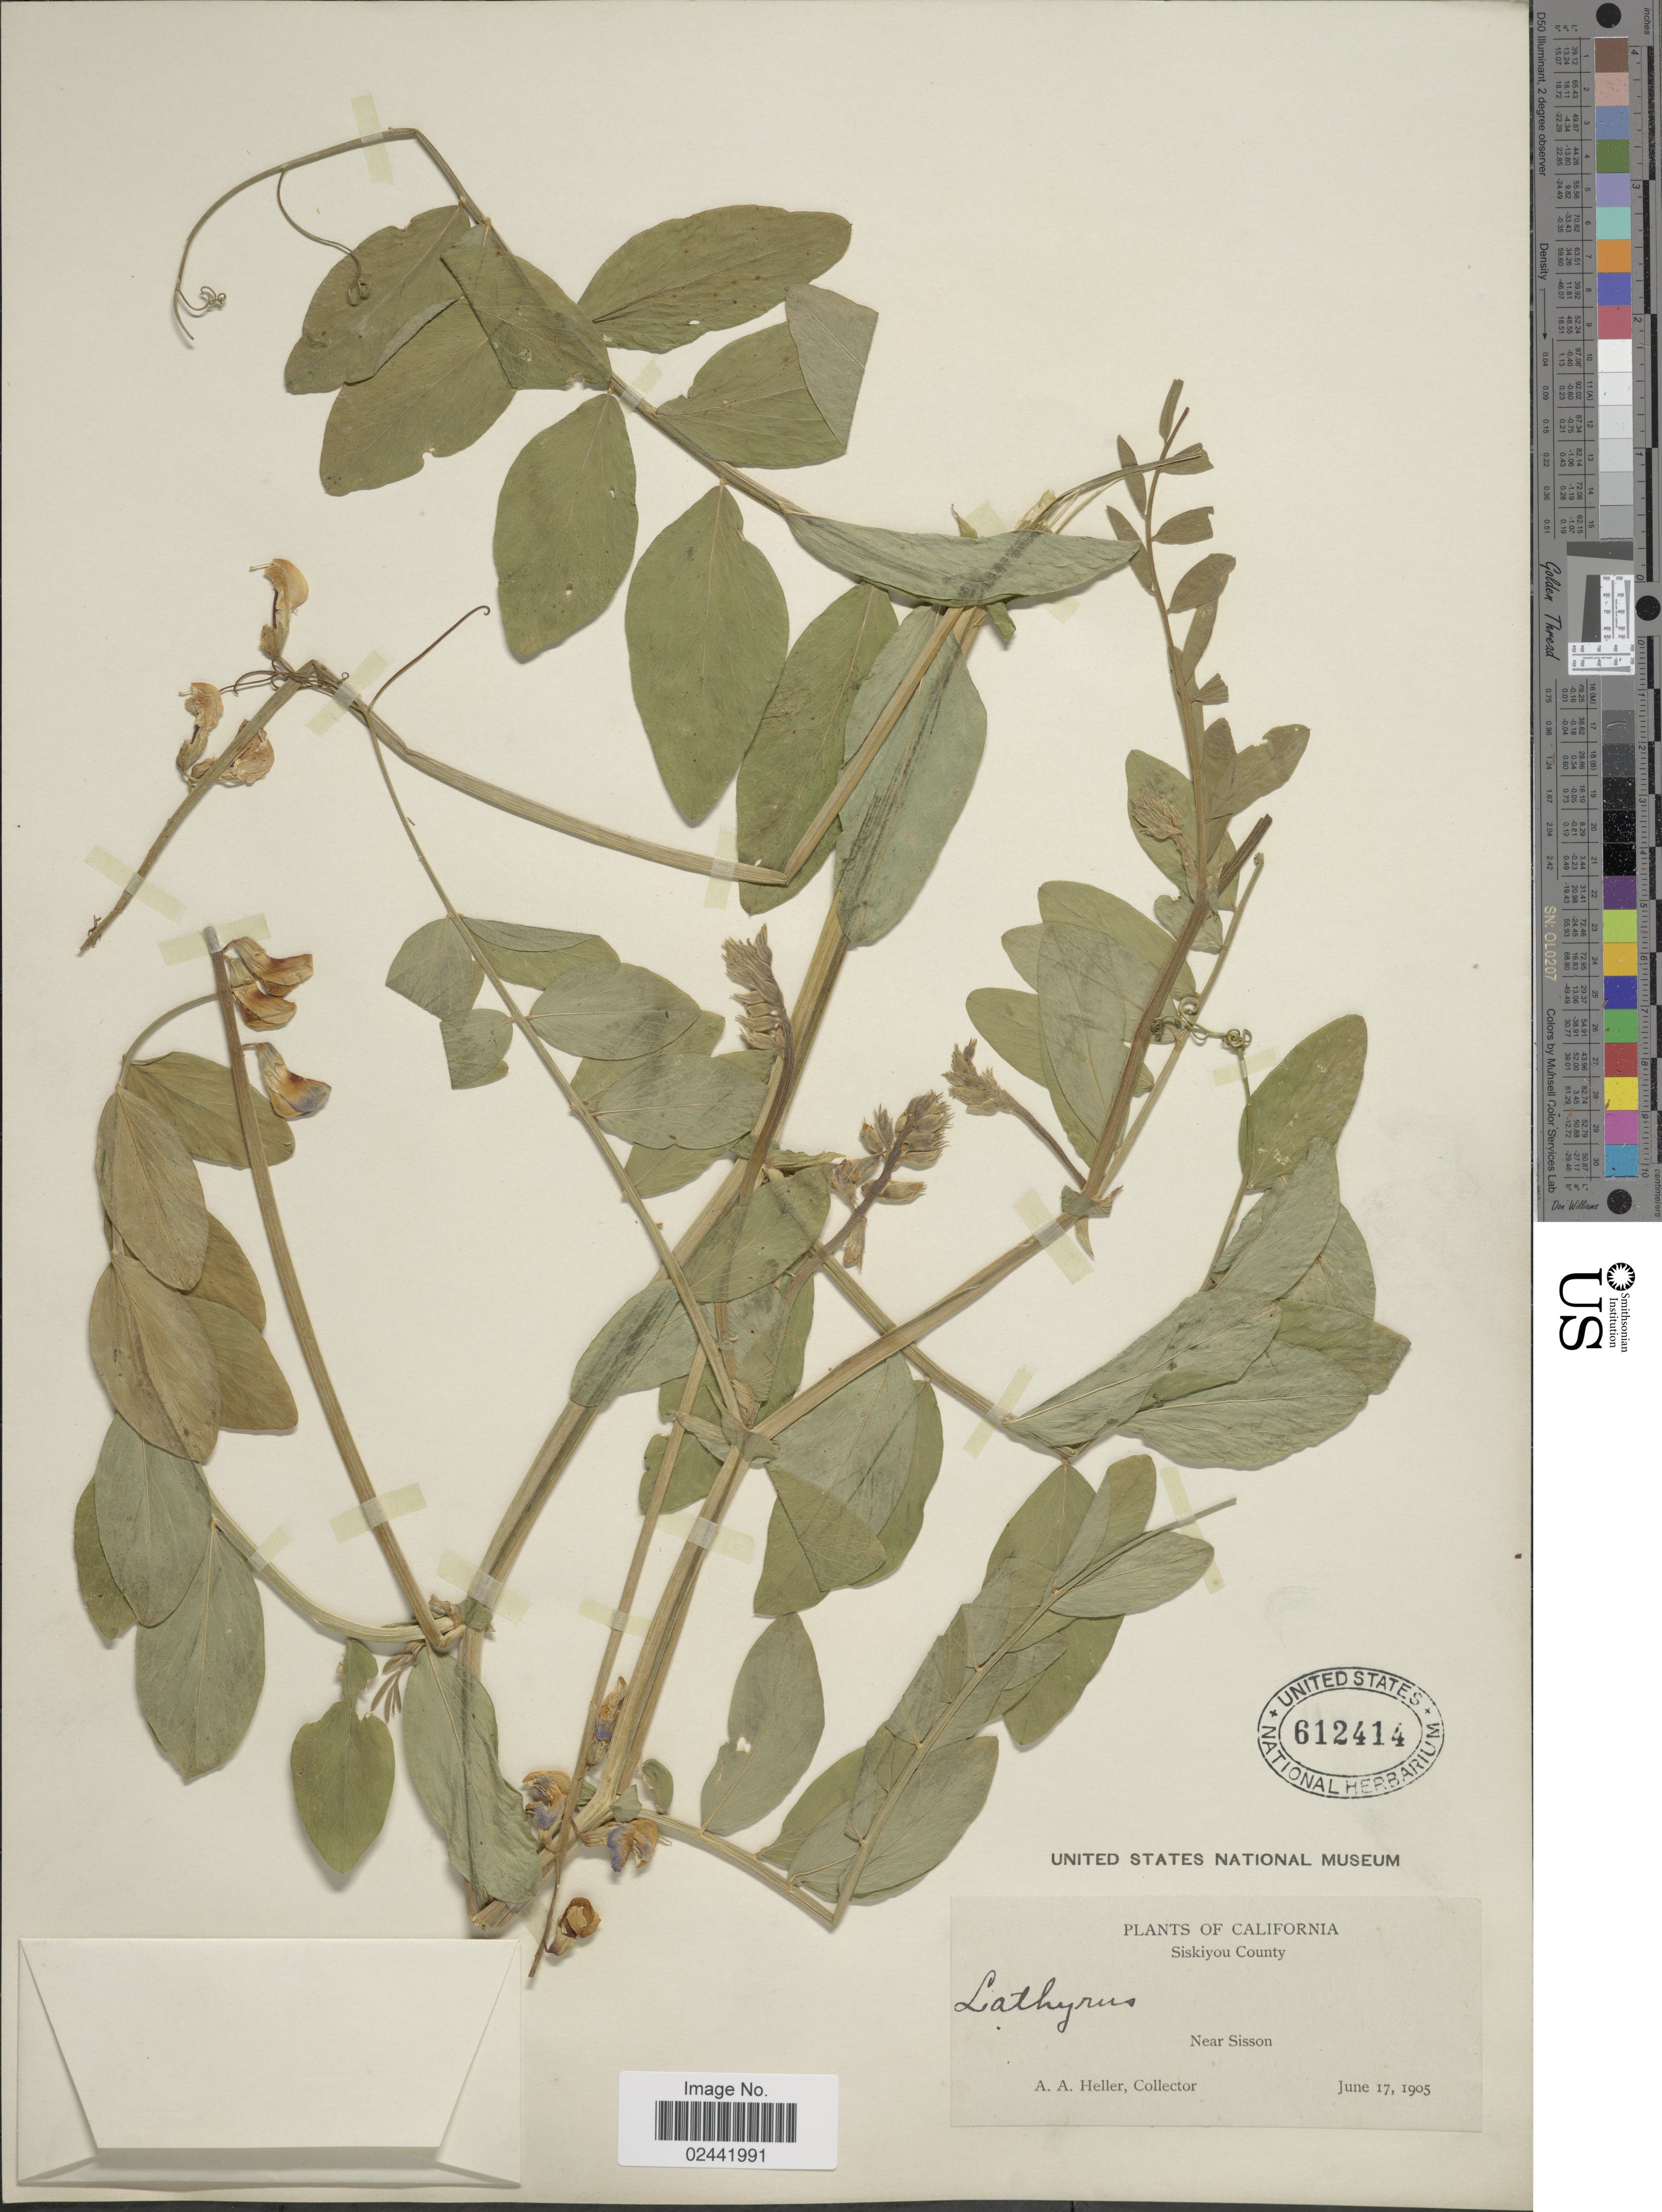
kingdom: Plantae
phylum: Tracheophyta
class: Magnoliopsida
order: Fabales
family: Fabaceae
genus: Lathyrus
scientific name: Lathyrus watsonii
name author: T.G. White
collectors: A. A. Heller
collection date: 1905-06-17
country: United States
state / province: California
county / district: Siskiyou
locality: Siskiyou County. Near Sisson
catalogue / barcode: US 612414